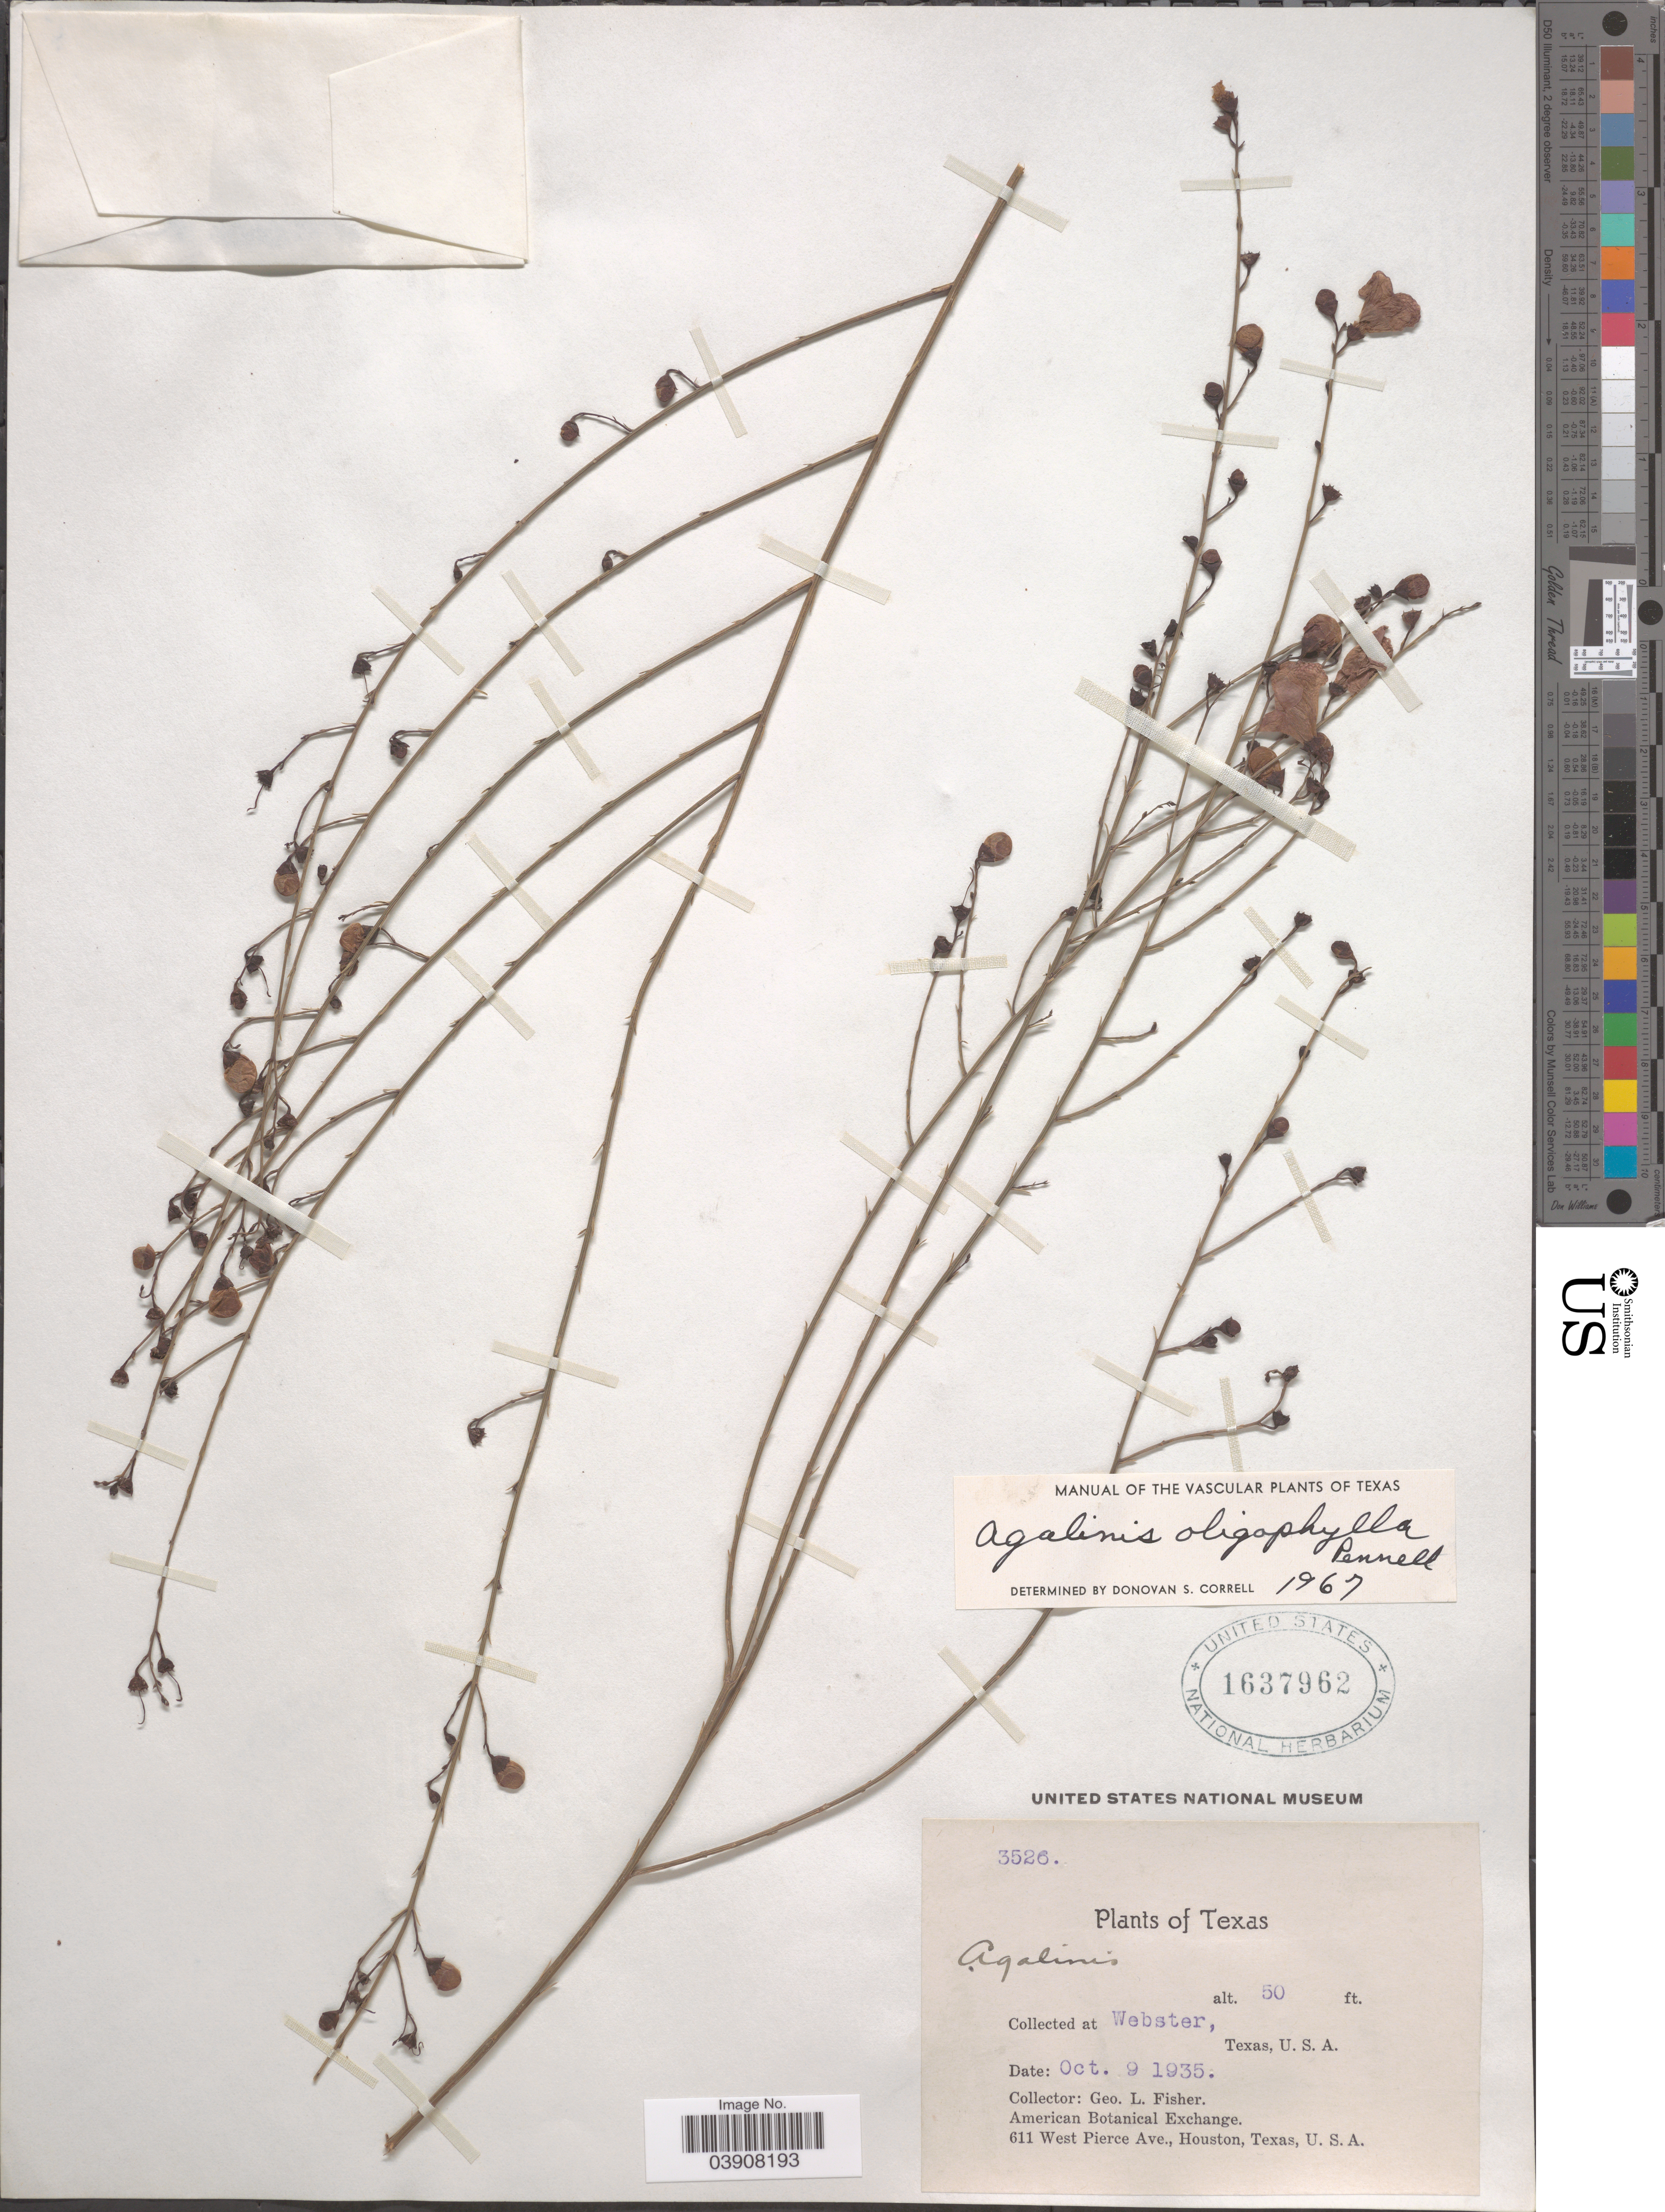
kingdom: Plantae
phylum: Tracheophyta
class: Magnoliopsida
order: Lamiales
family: Orobanchaceae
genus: Agalinis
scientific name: Agalinis oligophylla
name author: Pennell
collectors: G. L. Fisher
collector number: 3526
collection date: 1935-10-09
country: United States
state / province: Texas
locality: At Webster.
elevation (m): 15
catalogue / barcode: US 1637962